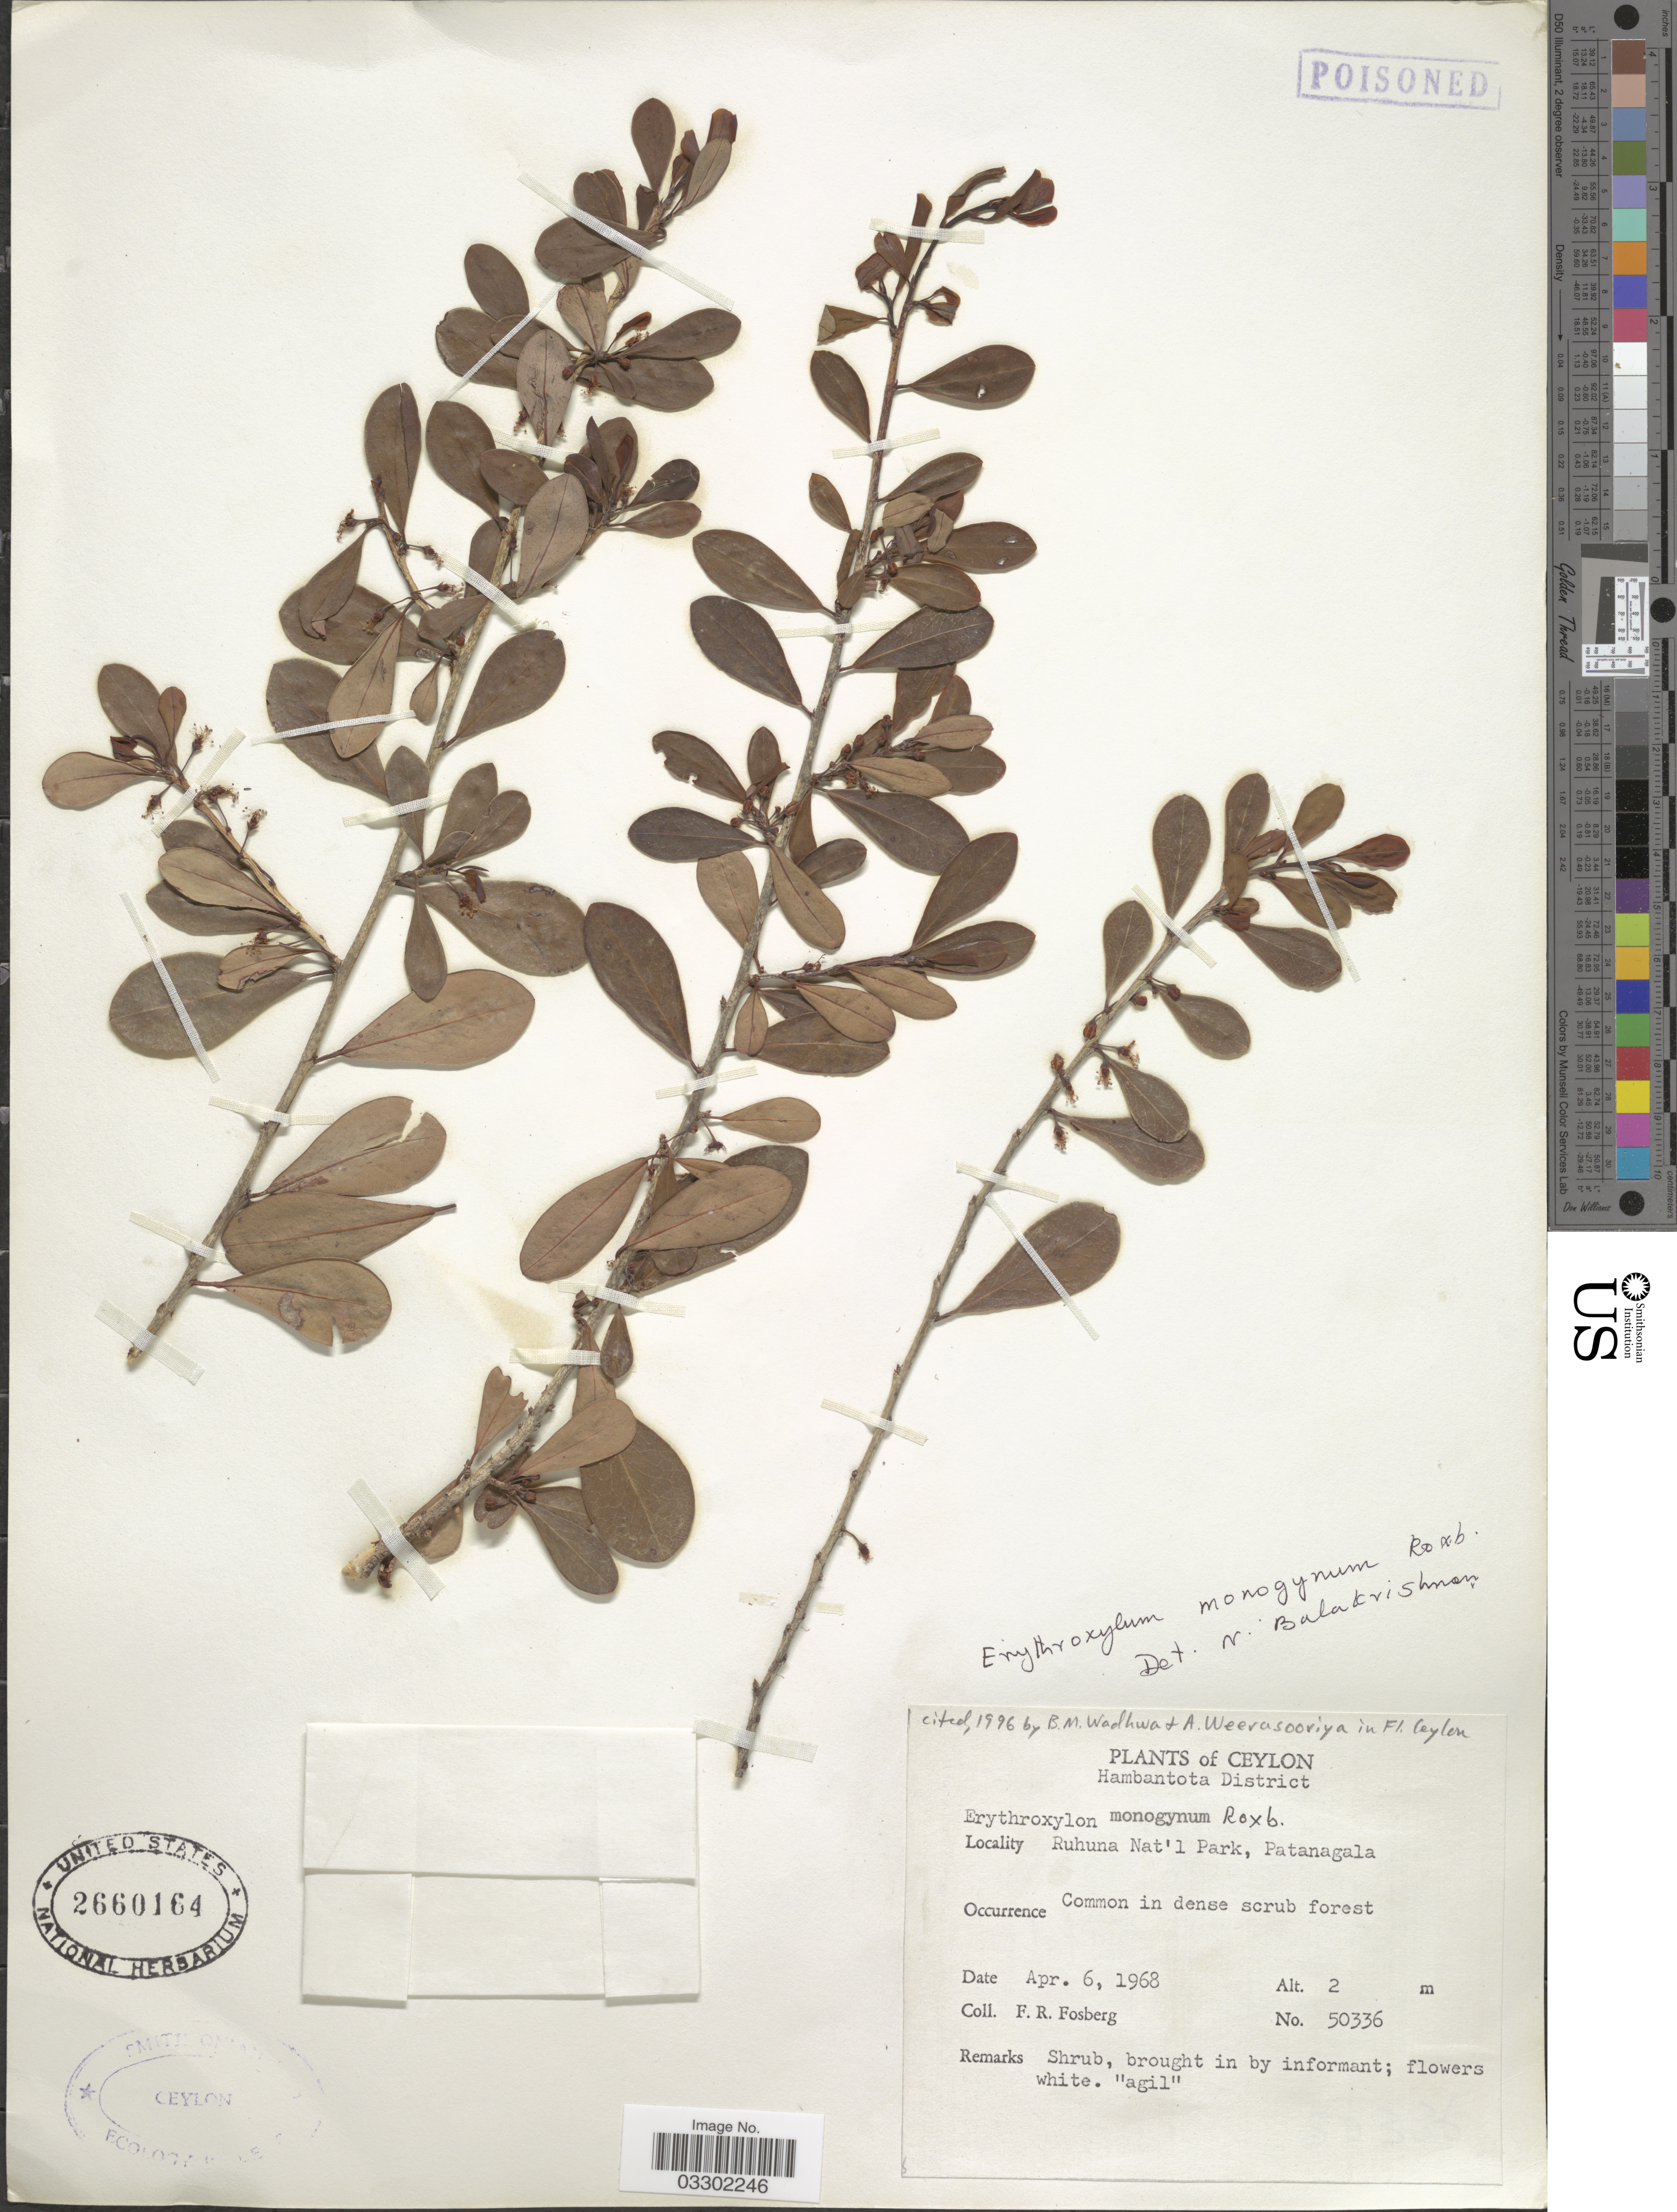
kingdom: Plantae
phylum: Tracheophyta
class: Magnoliopsida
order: Malpighiales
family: Erythroxylaceae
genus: Erythroxylum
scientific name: Erythroxylum monogynum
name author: Roxb.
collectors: F. R. Fosberg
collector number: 50336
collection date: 1968-04-06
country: Sri Lanka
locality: Ceylon, Hambantota District, Ruhuna Nat'l Park, Patangala.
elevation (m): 2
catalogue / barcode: US 2660164